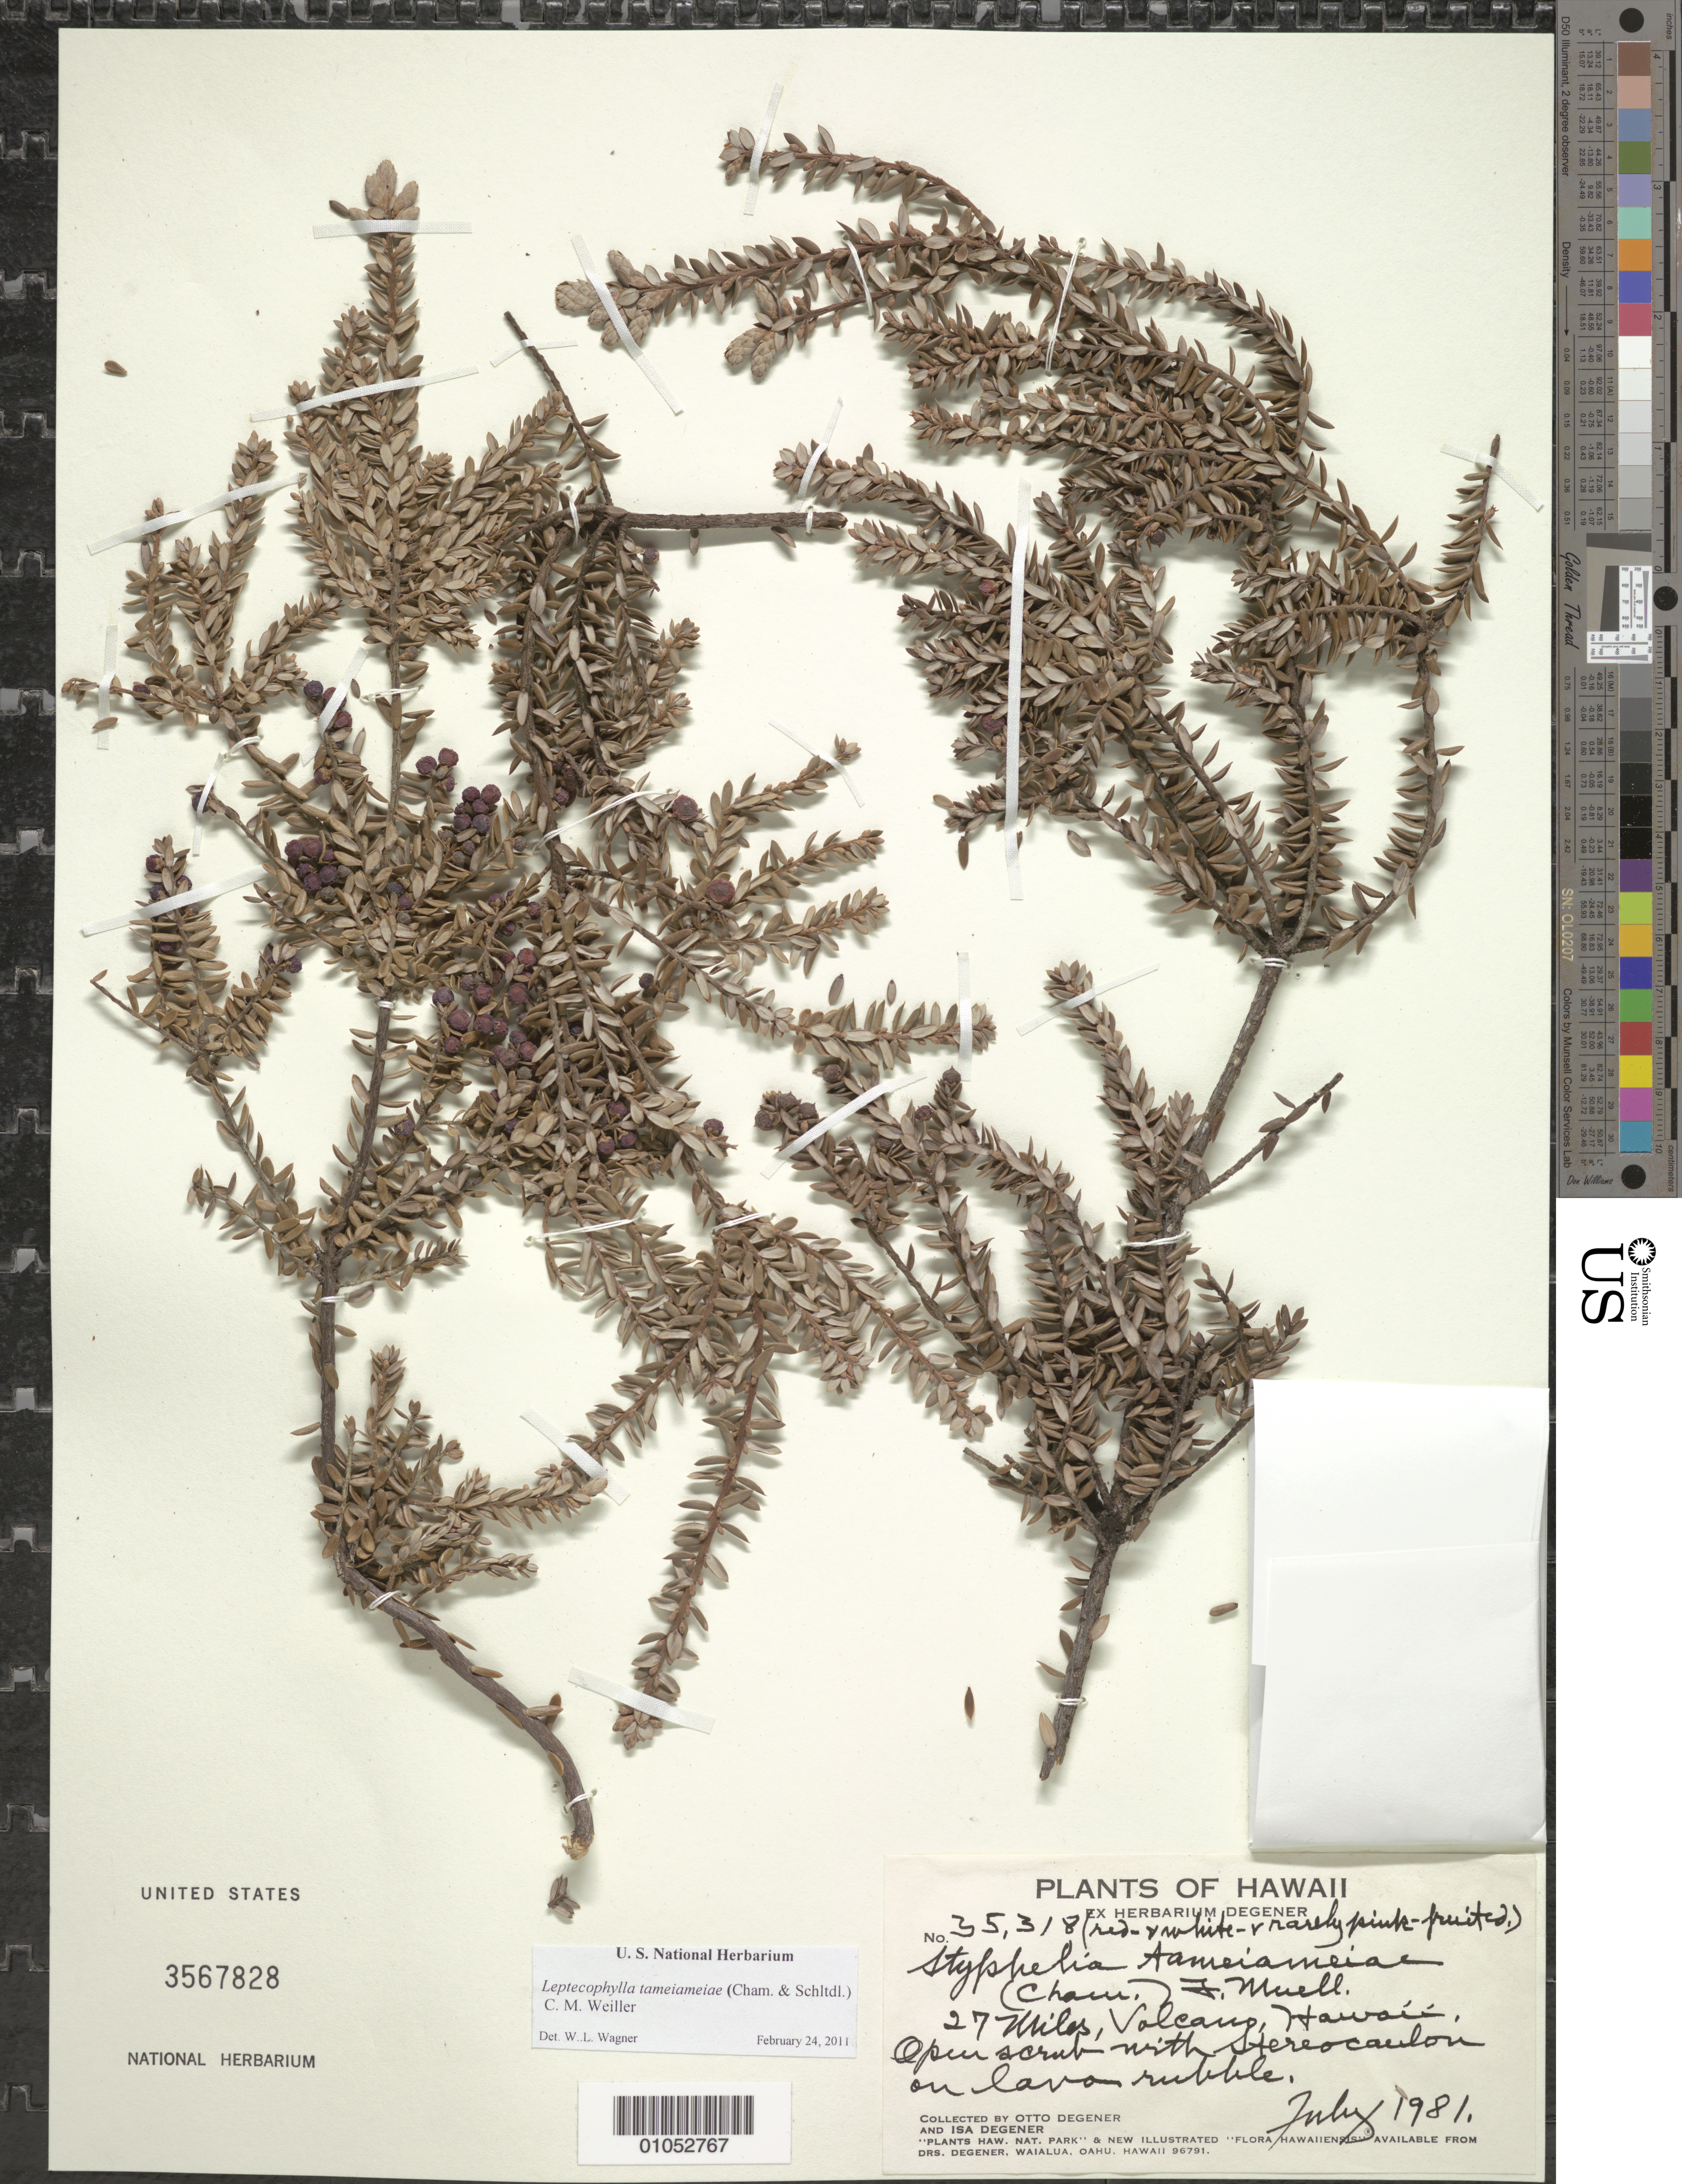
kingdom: Plantae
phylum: Tracheophyta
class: Magnoliopsida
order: Ericales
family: Ericaceae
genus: Leptecophylla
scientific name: Leptecophylla tameiameiae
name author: (Cham. & Schltdl.) C.M. Weiller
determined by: Wagner, W. L., (BOT), Smithsonian Institution - National Museum of Natural History (UNITED STATES)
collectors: O. Degener & I. Degener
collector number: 35318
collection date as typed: Jul 1981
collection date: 1981-07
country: United States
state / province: Hawaii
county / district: Honolulu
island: Oahu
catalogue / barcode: US 3567828